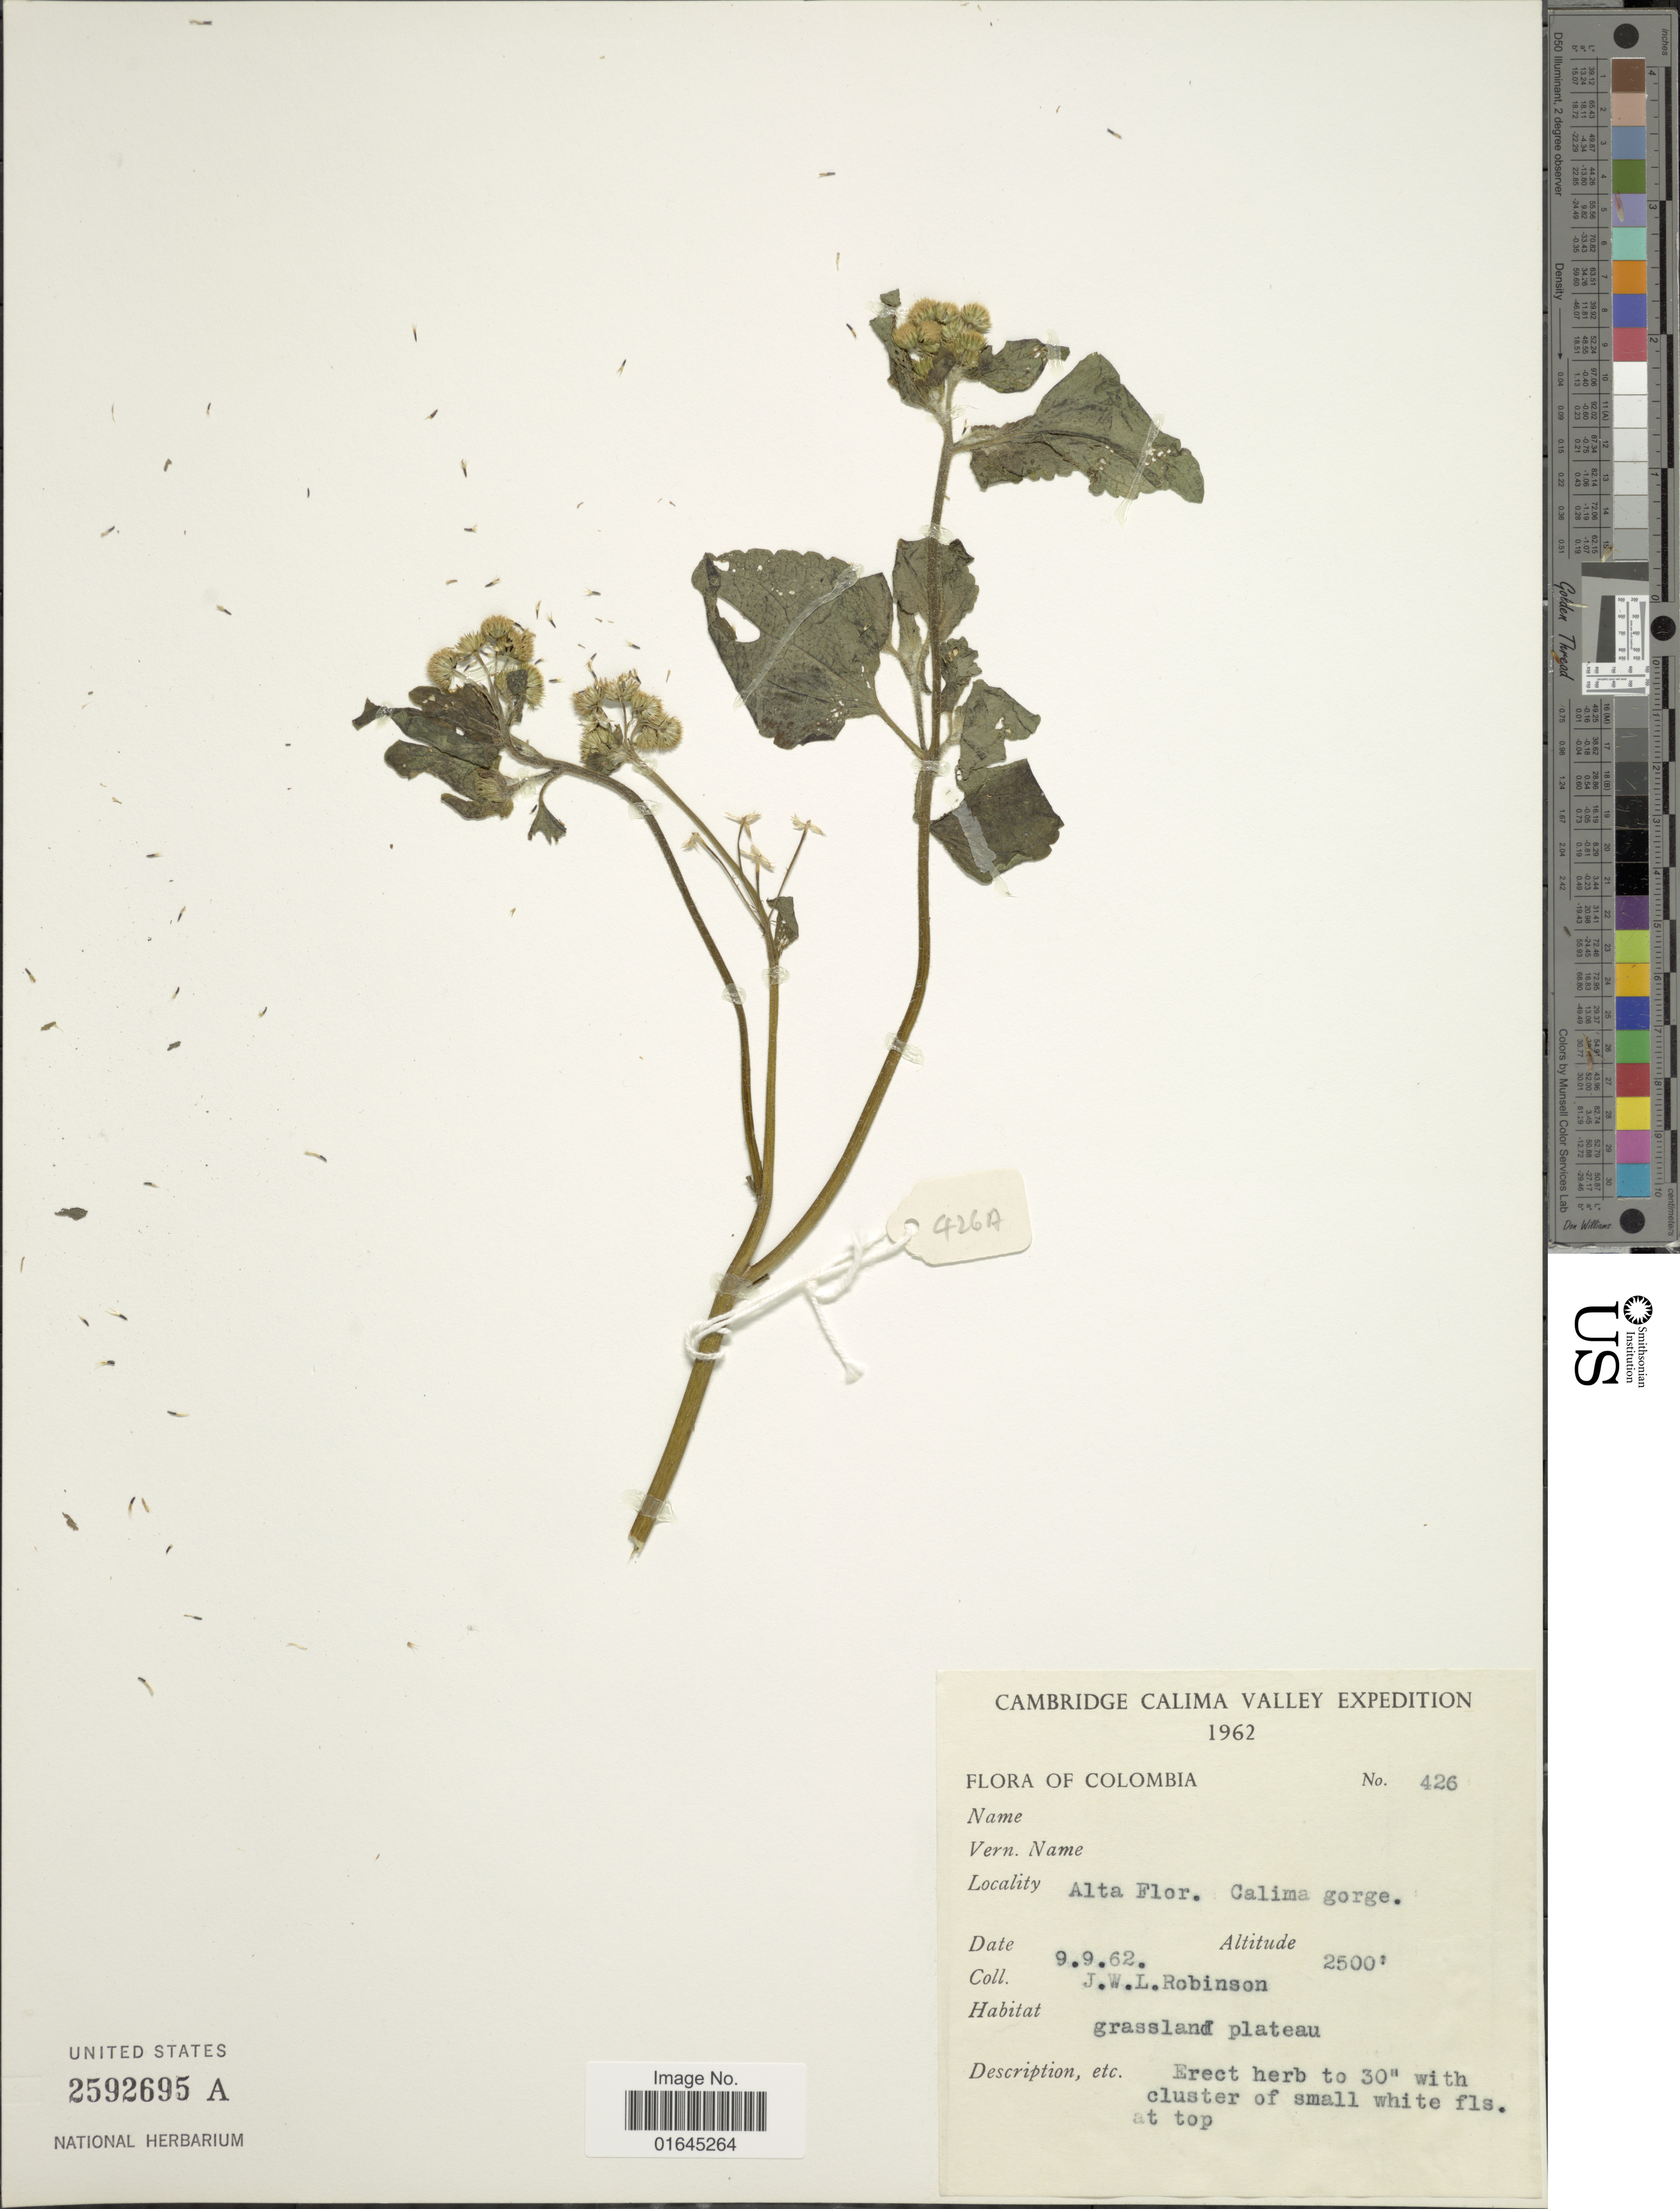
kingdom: Plantae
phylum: Tracheophyta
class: Magnoliopsida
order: Asterales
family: Asteraceae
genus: Ageratum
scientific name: Ageratum conyzoides subsp. conyzoides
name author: L.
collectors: J. W. Robinson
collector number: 426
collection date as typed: Transcribed d/m/y: 9/9/62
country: Colombia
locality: Colombia, Alta Flor, Calima gorge. Cambridge Calima Valley Expedition.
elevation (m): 762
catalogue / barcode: US 2592695A